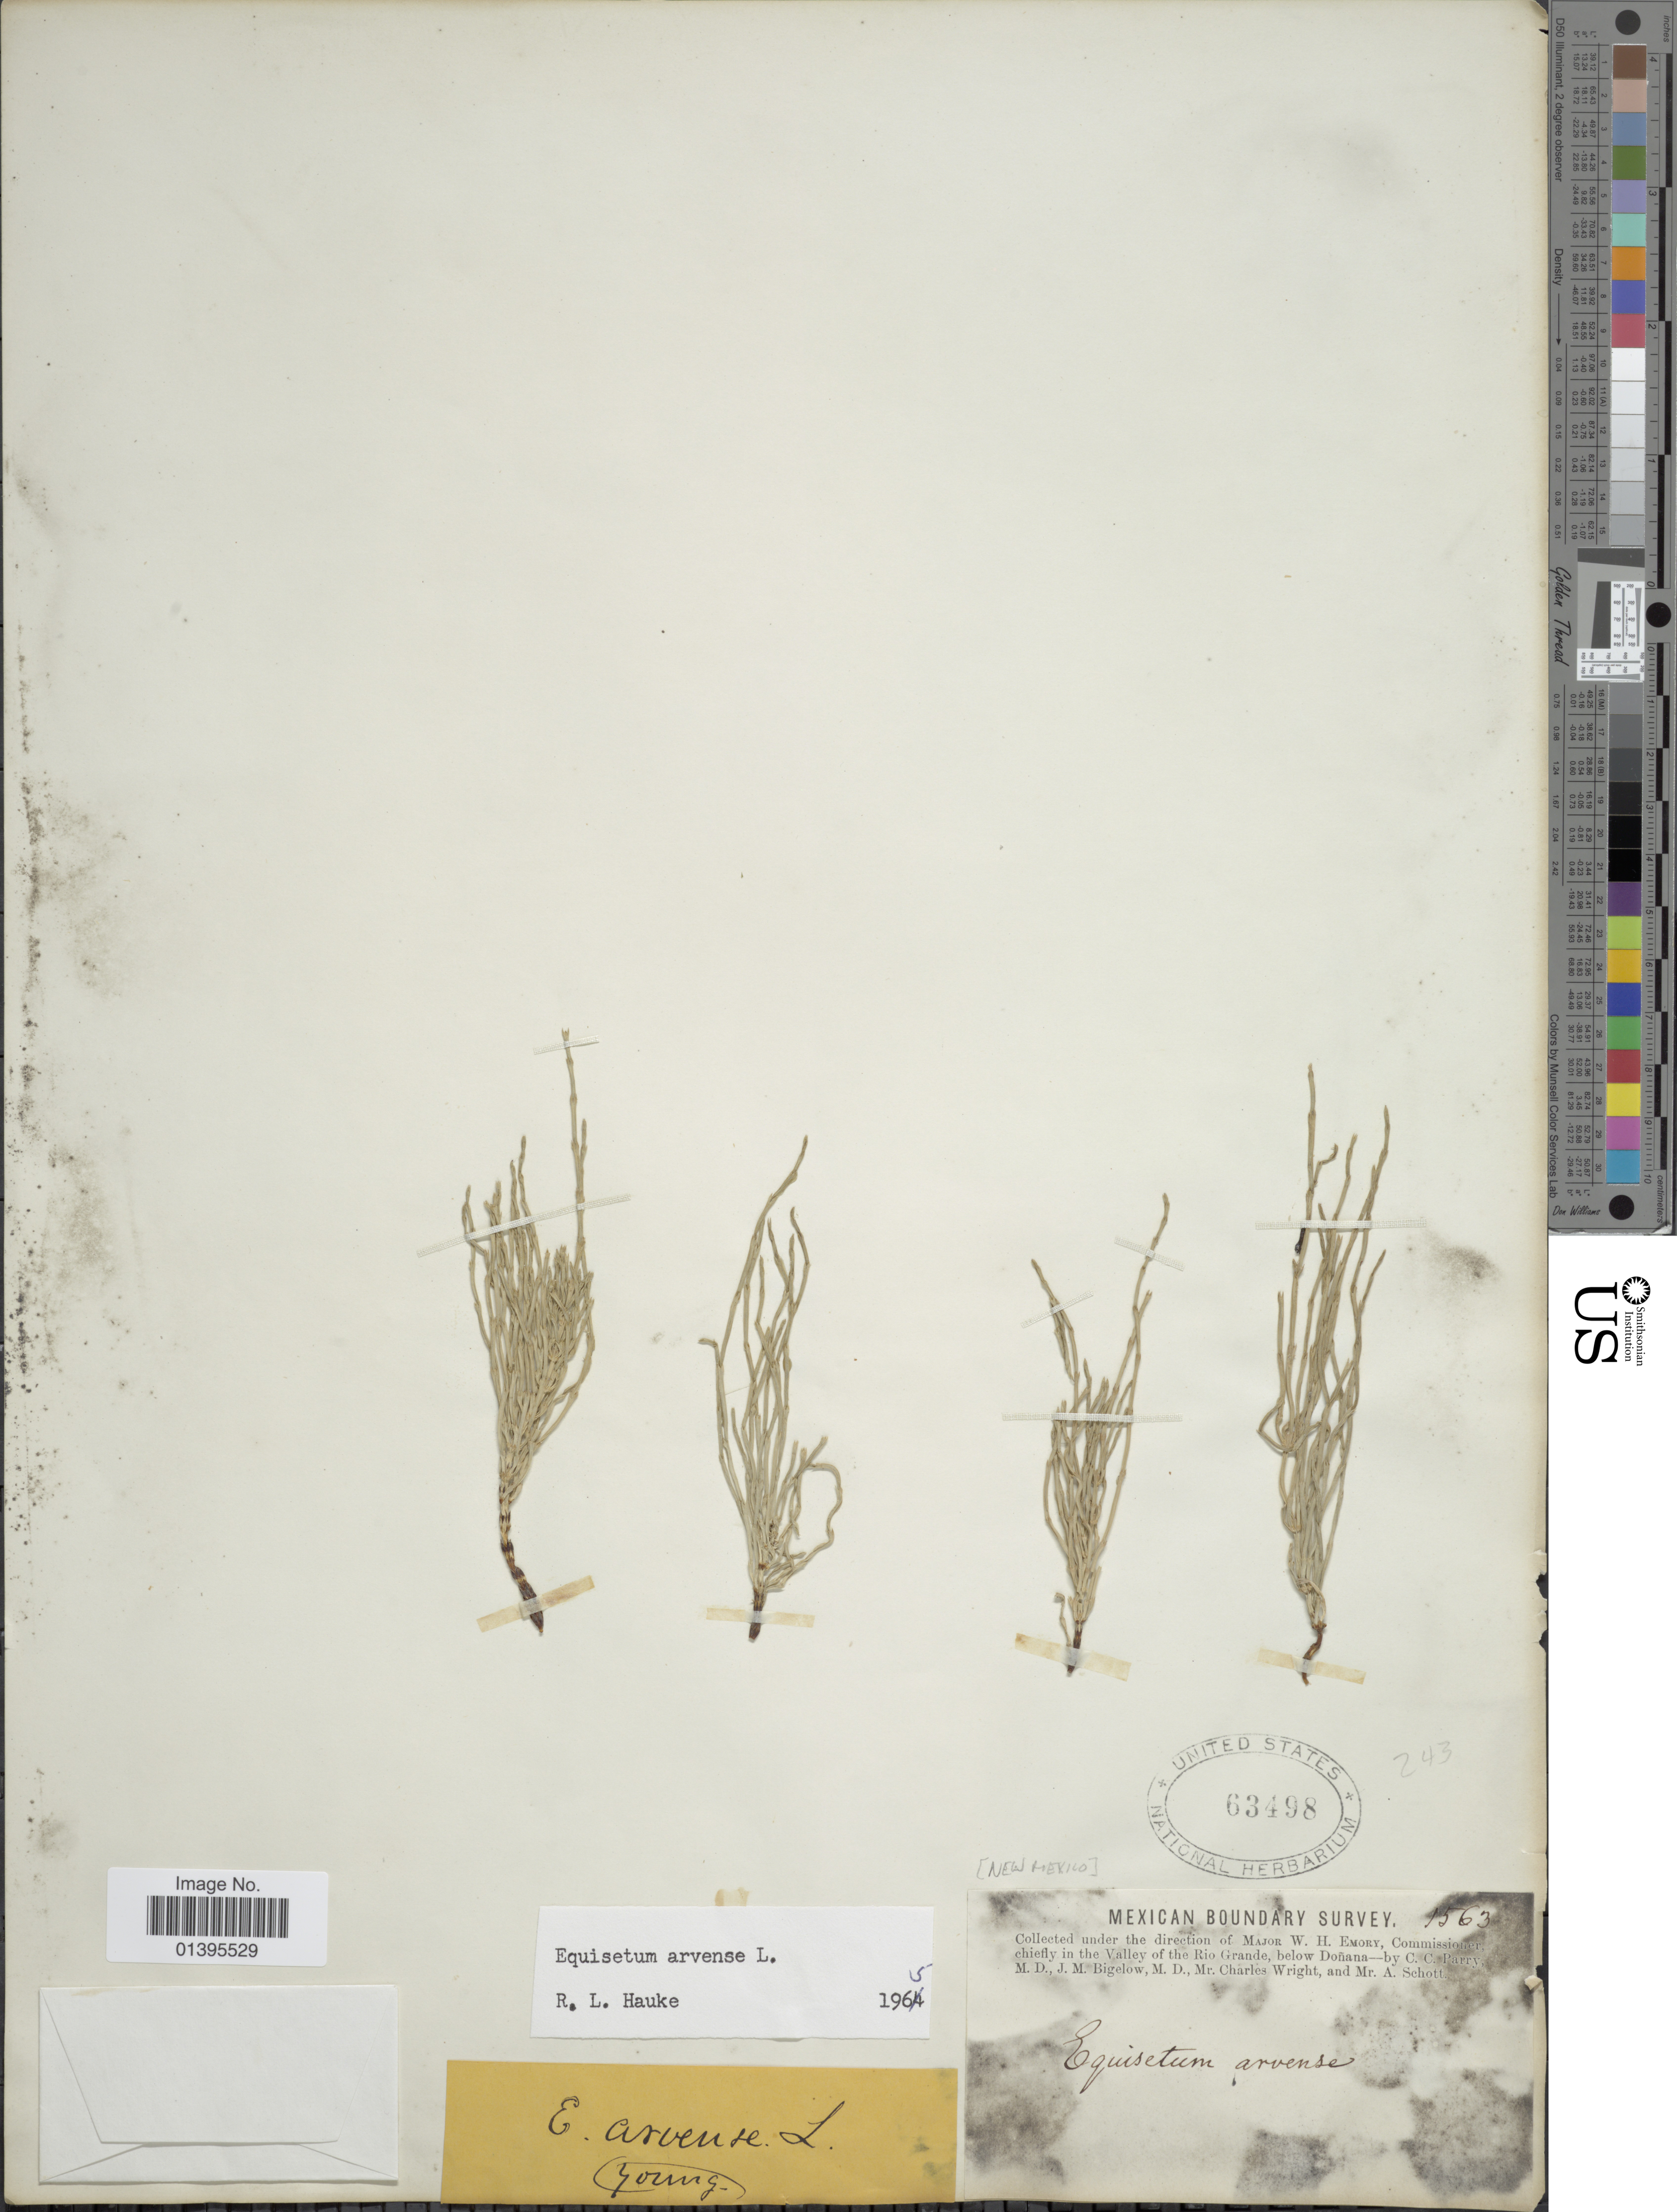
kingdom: Plantae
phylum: Tracheophyta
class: Polypodiopsida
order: Equisetales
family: Equisetaceae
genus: Equisetum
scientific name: Equisetum arvense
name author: L.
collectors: W. H. Emory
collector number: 1563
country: Mexico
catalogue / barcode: US 63498